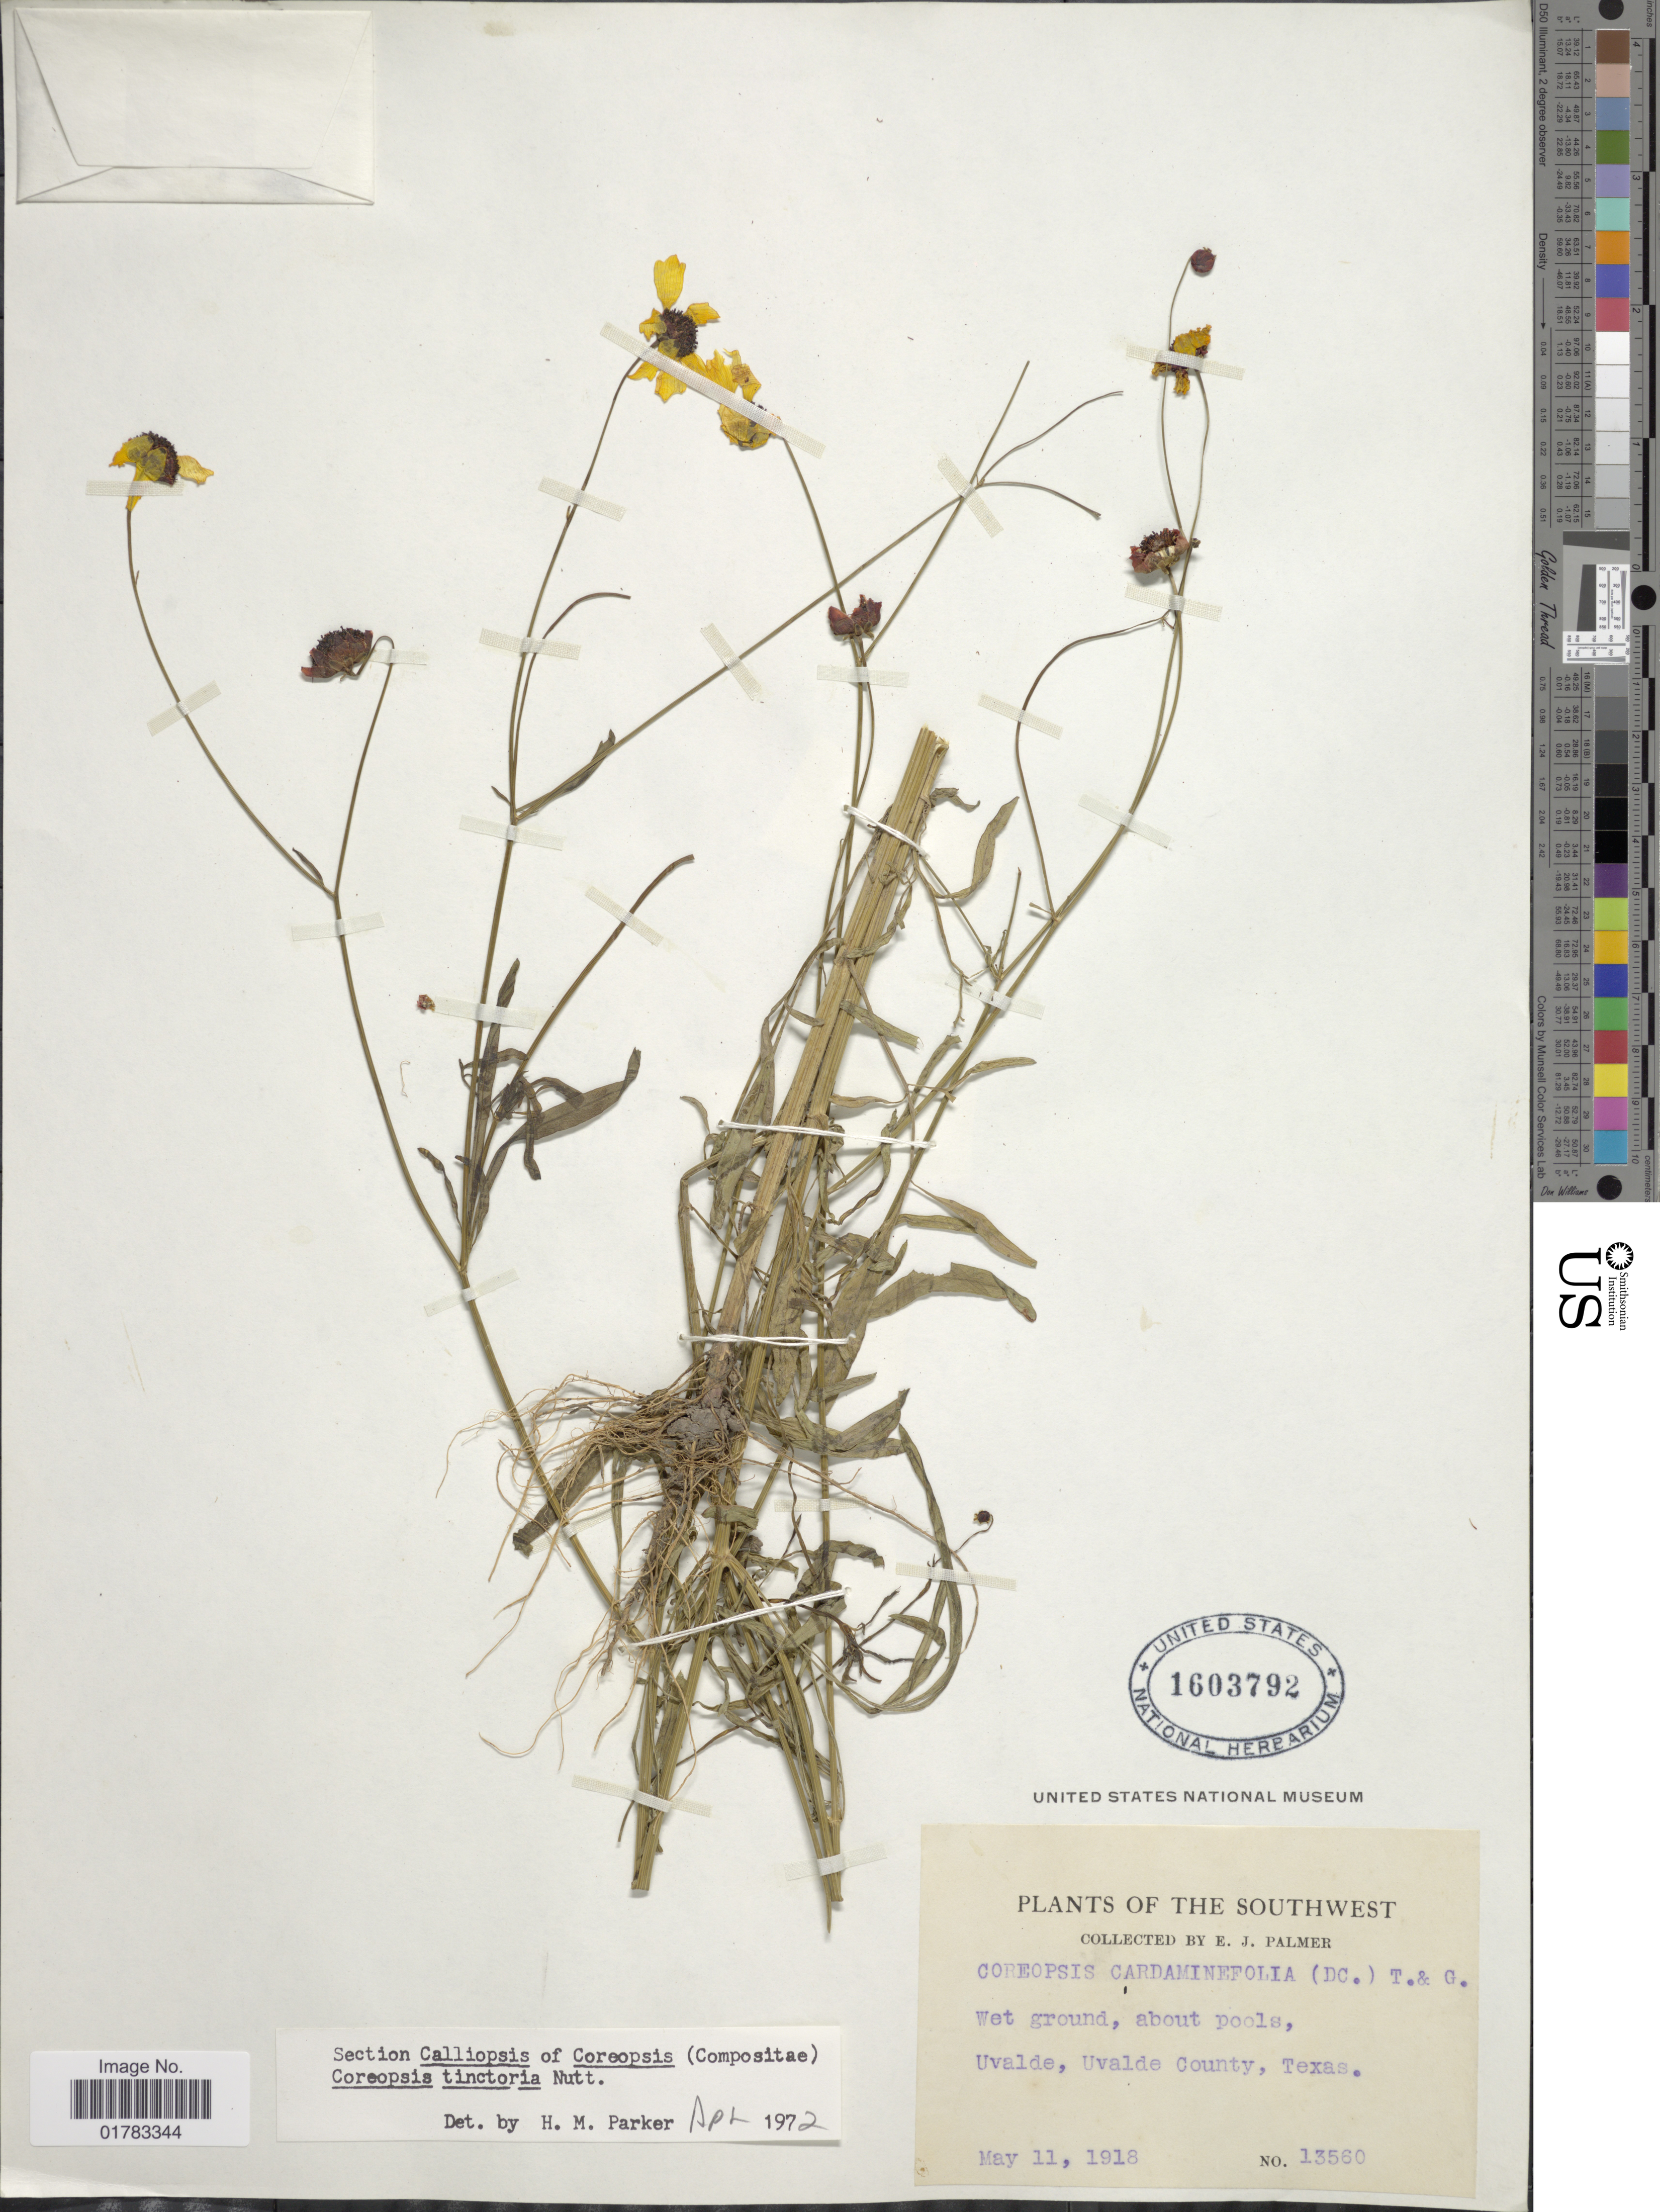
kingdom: Plantae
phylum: Tracheophyta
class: Magnoliopsida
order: Asterales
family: Asteraceae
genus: Coreopsis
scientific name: Coreopsis tinctoria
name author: Nutt.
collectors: E. J. Palmer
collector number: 13560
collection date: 1918-05-11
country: United States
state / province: Texas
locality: Southwest, wet ground, about pools, Uvalde, Uvalde County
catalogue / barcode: US 1603792